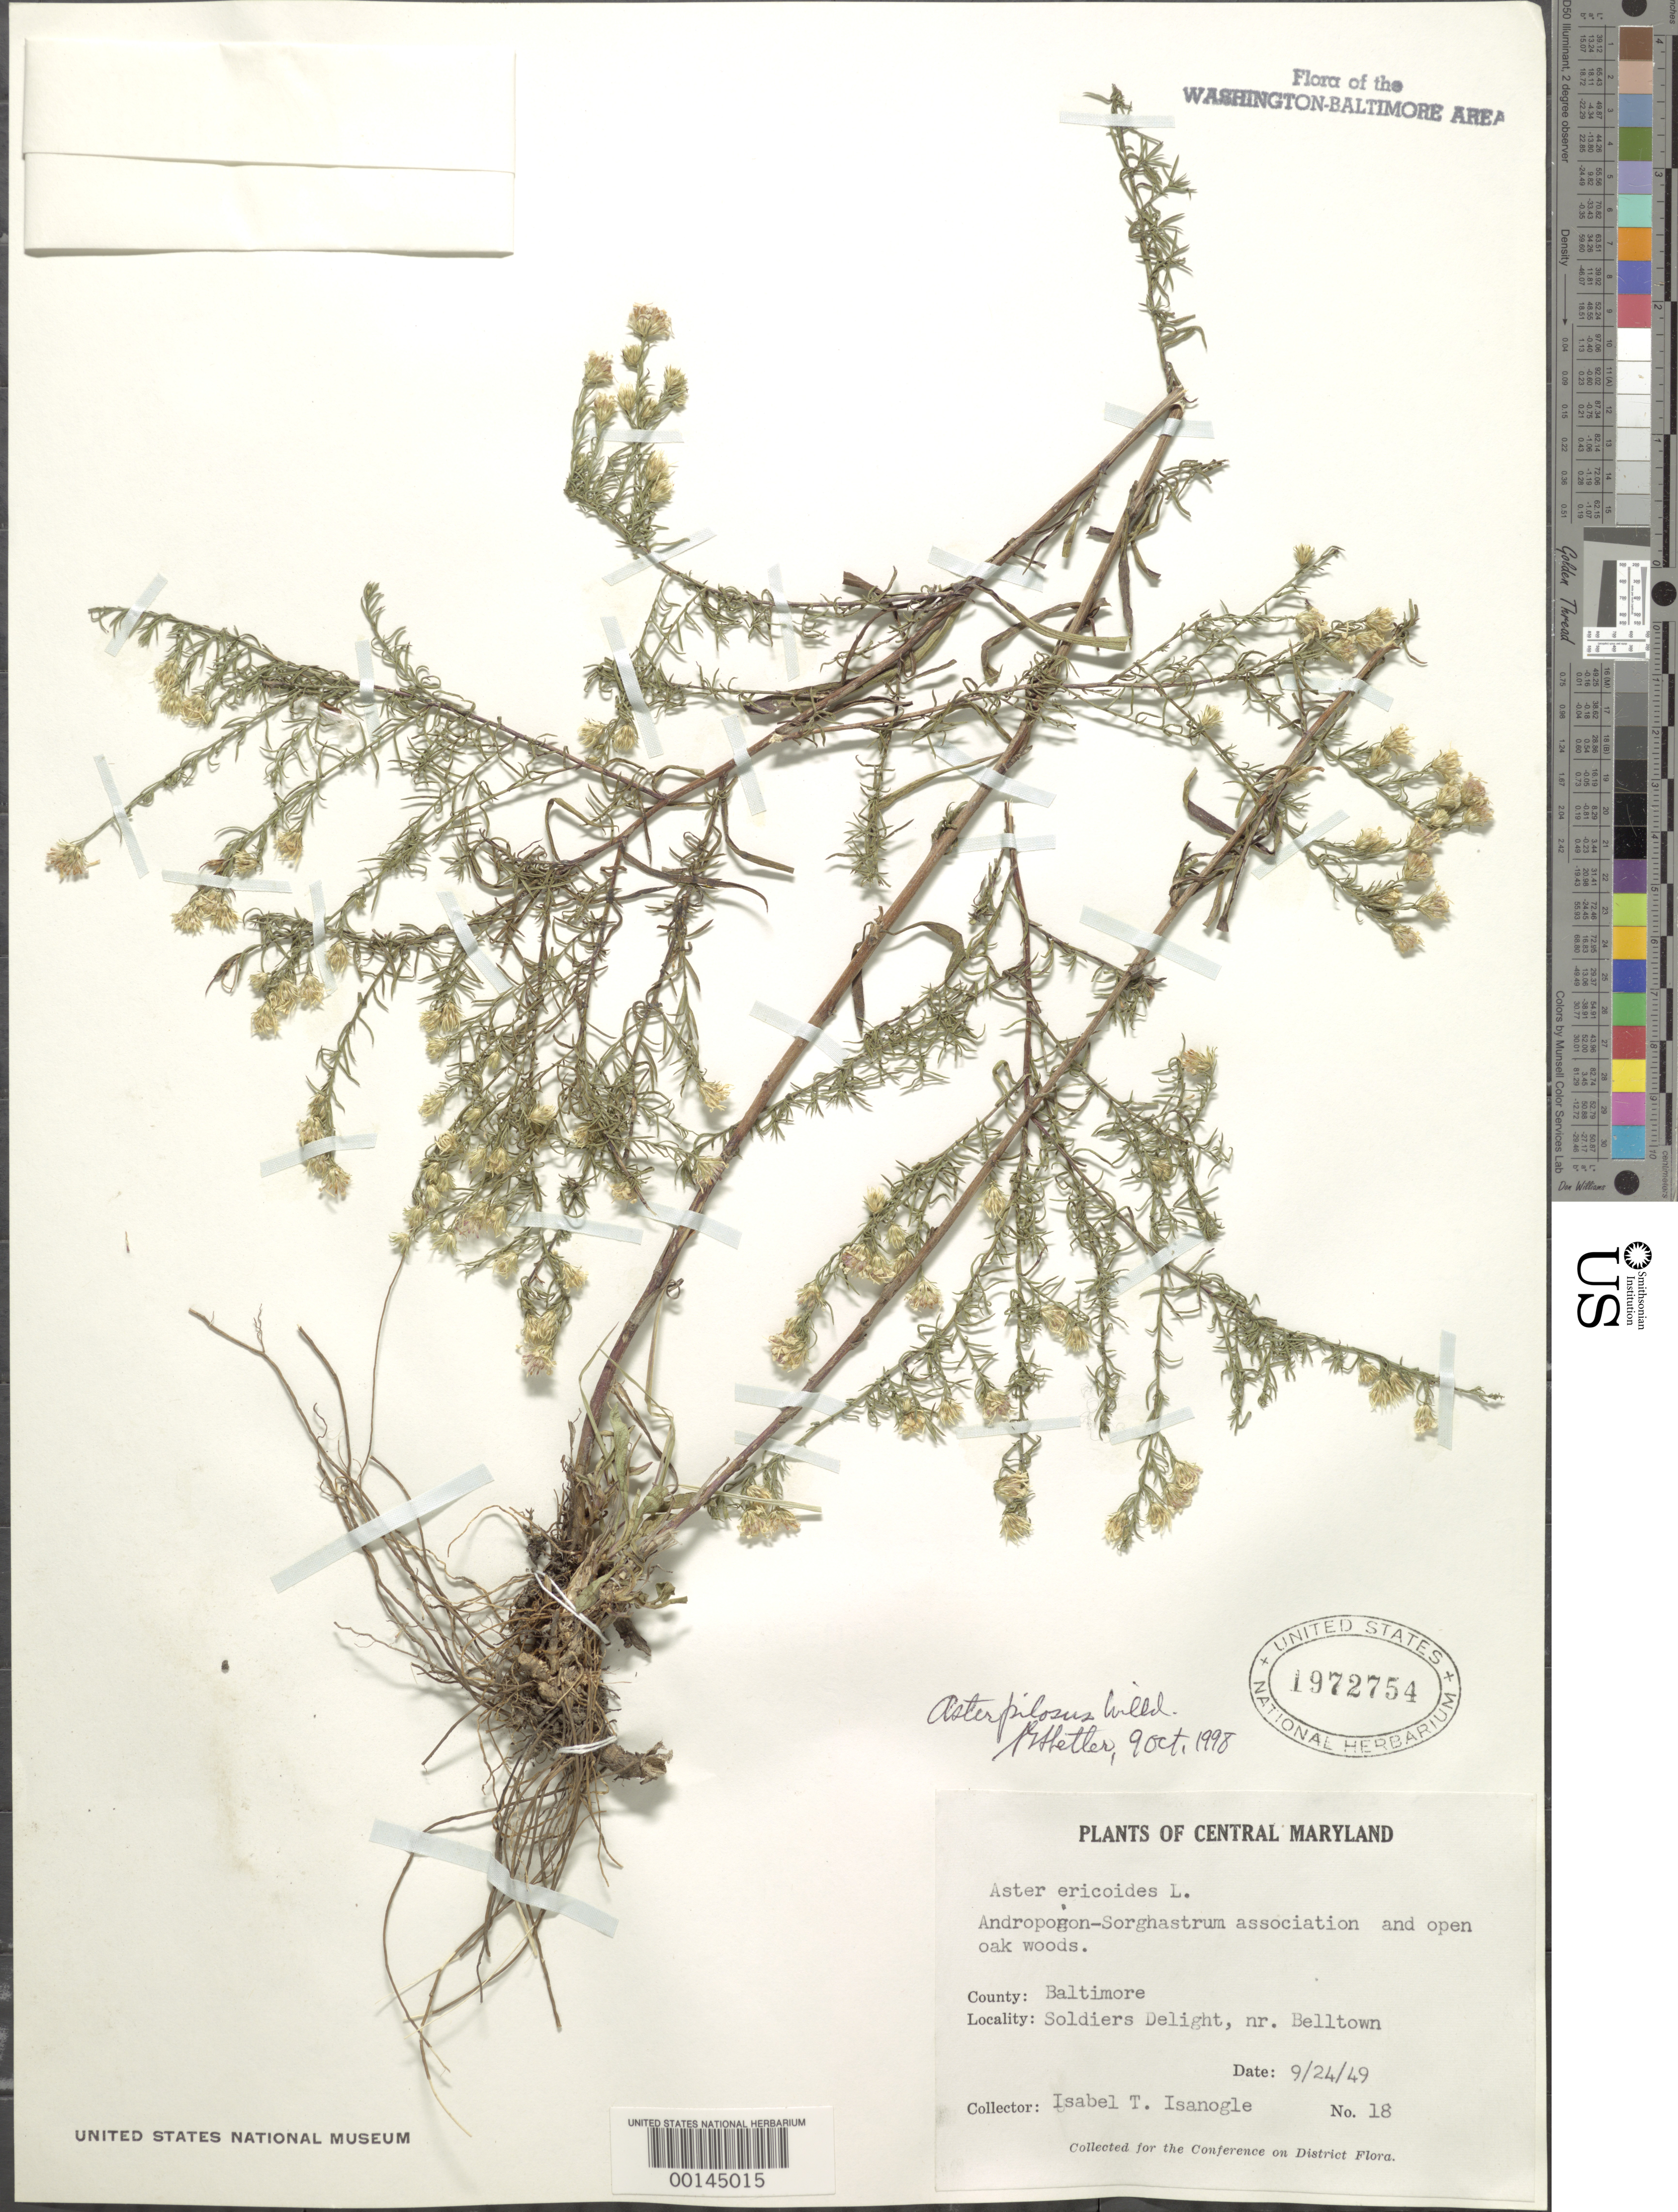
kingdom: Plantae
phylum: Tracheophyta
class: Magnoliopsida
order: Asterales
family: Asteraceae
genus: Symphyotrichum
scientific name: Symphyotrichum pilosum var. pringlei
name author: (A. Gray) G.L. Nesom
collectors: I. Isanogle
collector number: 18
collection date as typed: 24 Sep 1949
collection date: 1949-09-24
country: United States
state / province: Maryland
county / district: Baltimore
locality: Soldiers Delight near Belltown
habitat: Open oak woods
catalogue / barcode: US 1972754